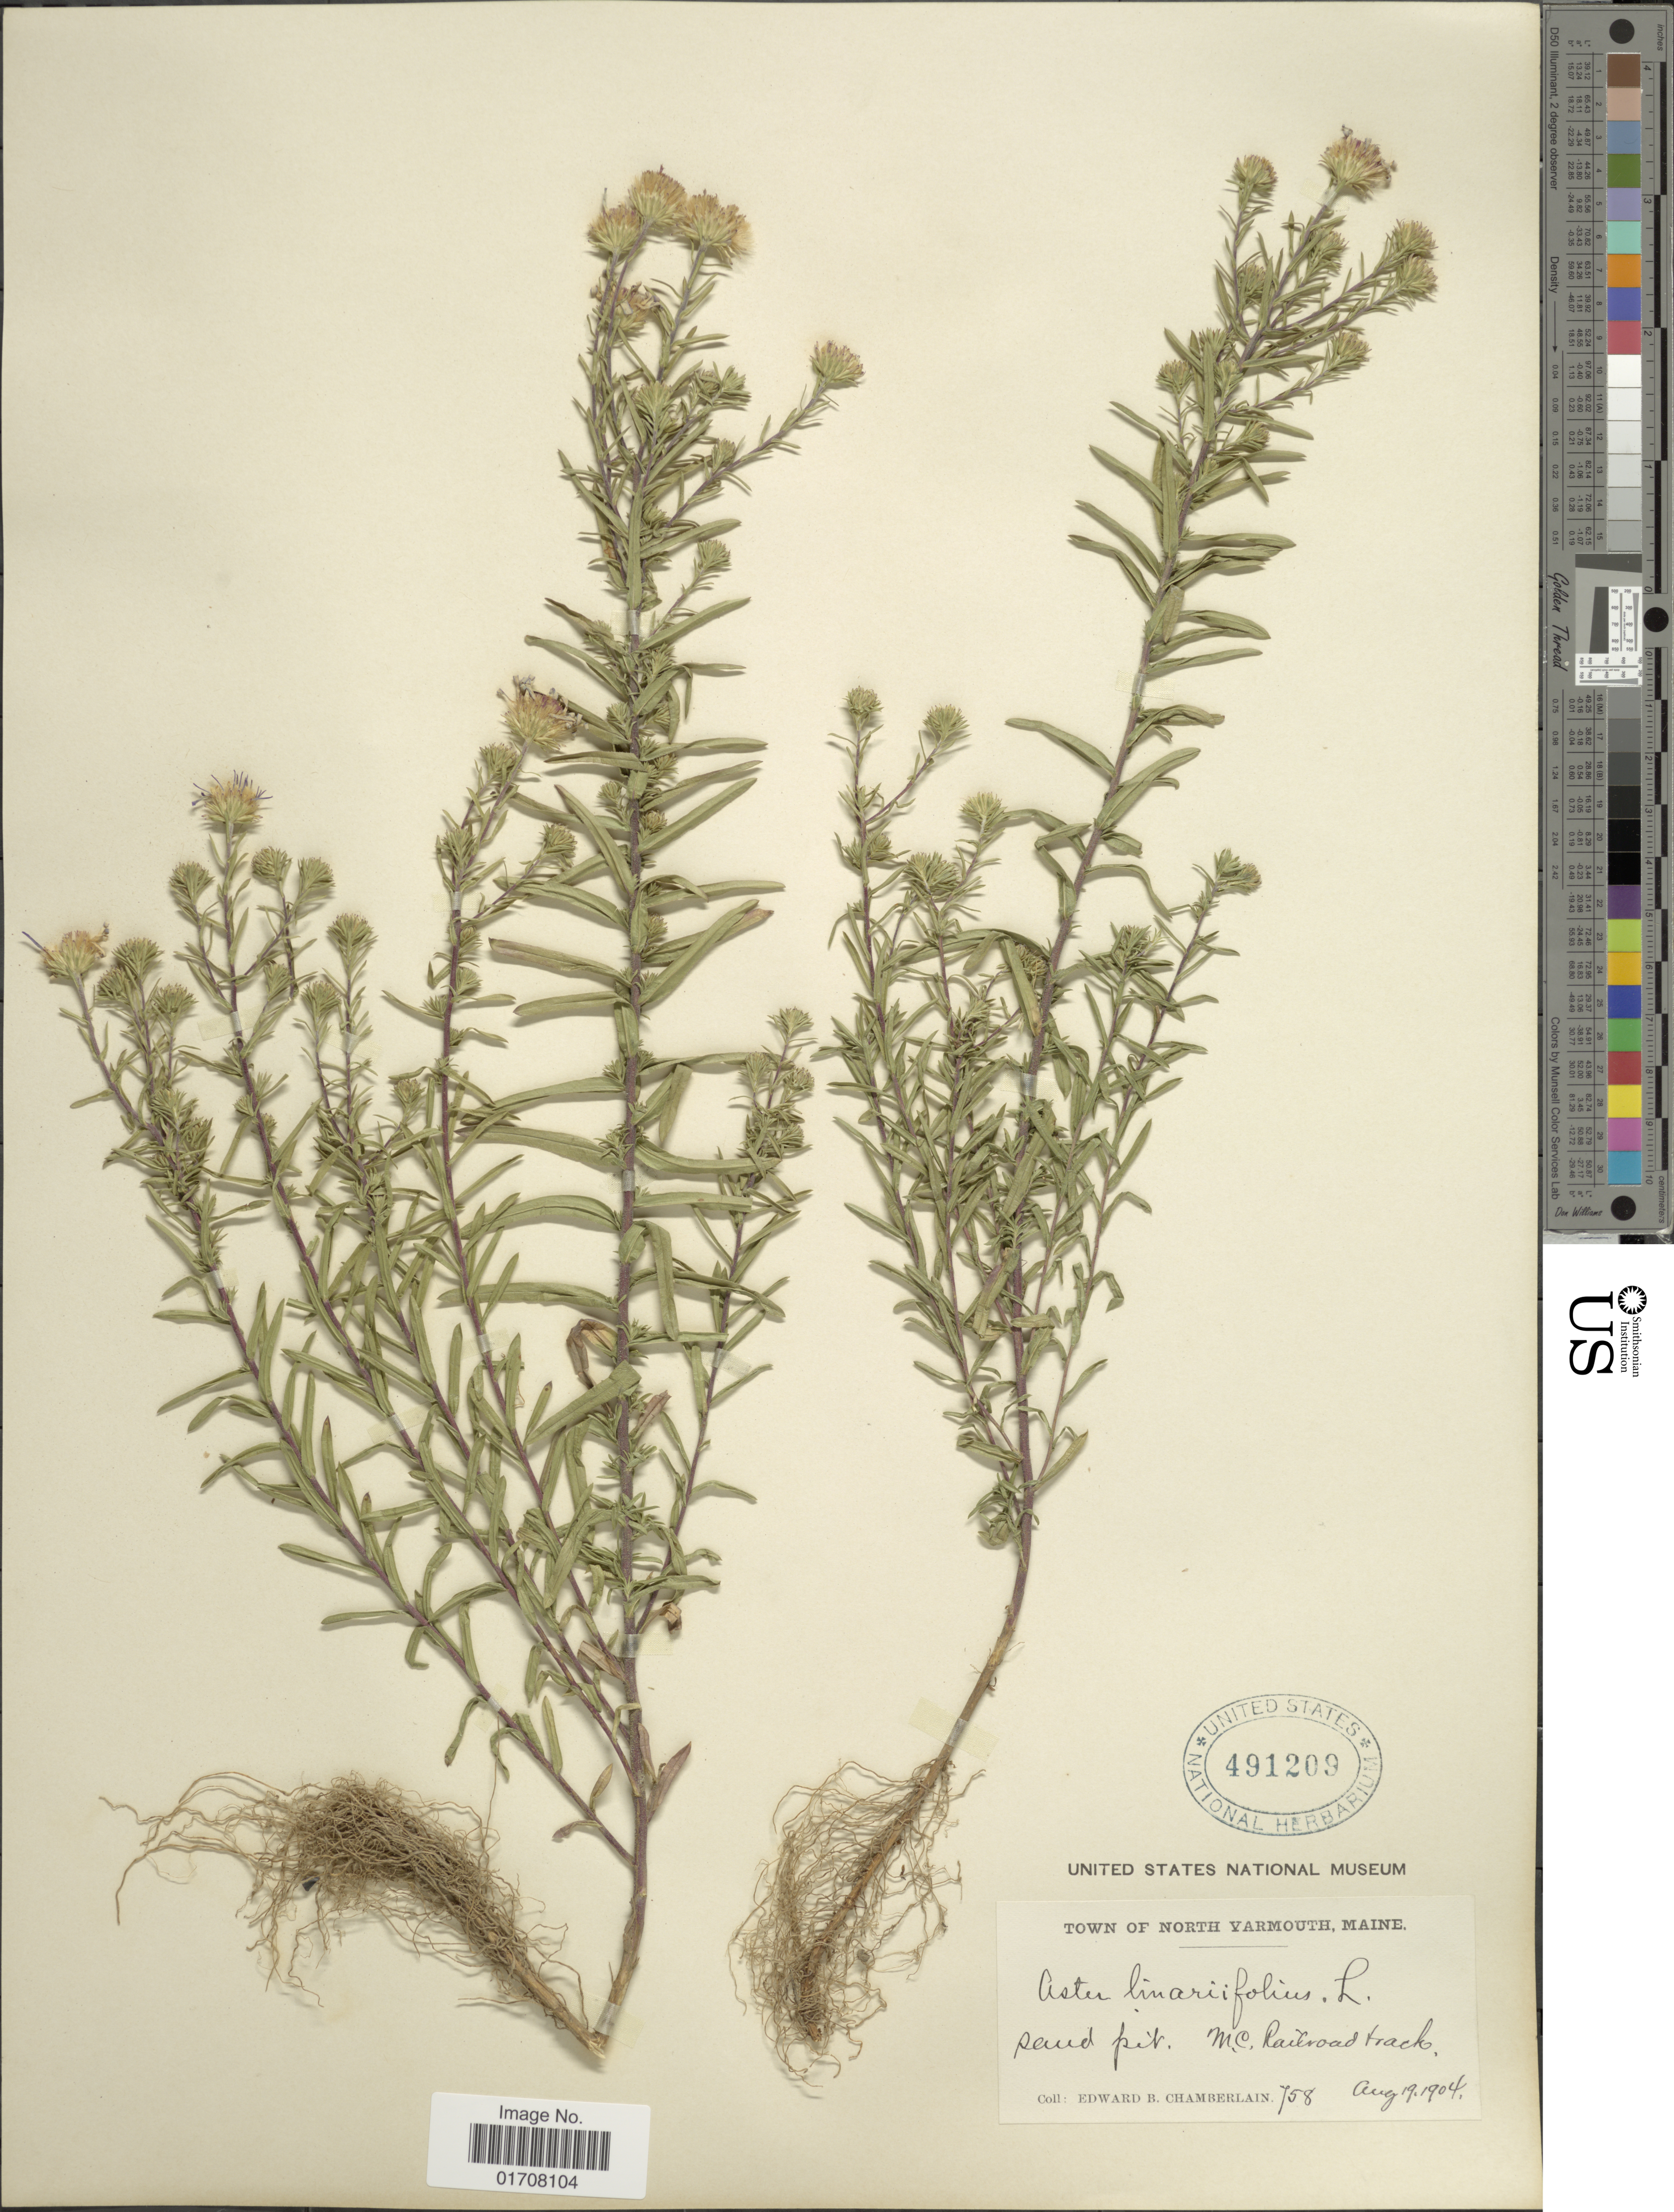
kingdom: Plantae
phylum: Tracheophyta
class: Magnoliopsida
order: Asterales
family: Asteraceae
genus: Ionactis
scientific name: Ionactis linariifolia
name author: (L.) Greene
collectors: E. Chamberlain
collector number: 758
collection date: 1904-08-19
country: United States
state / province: Maine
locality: Town of North Yarmouth, Mc Railroad track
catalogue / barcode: US 491209